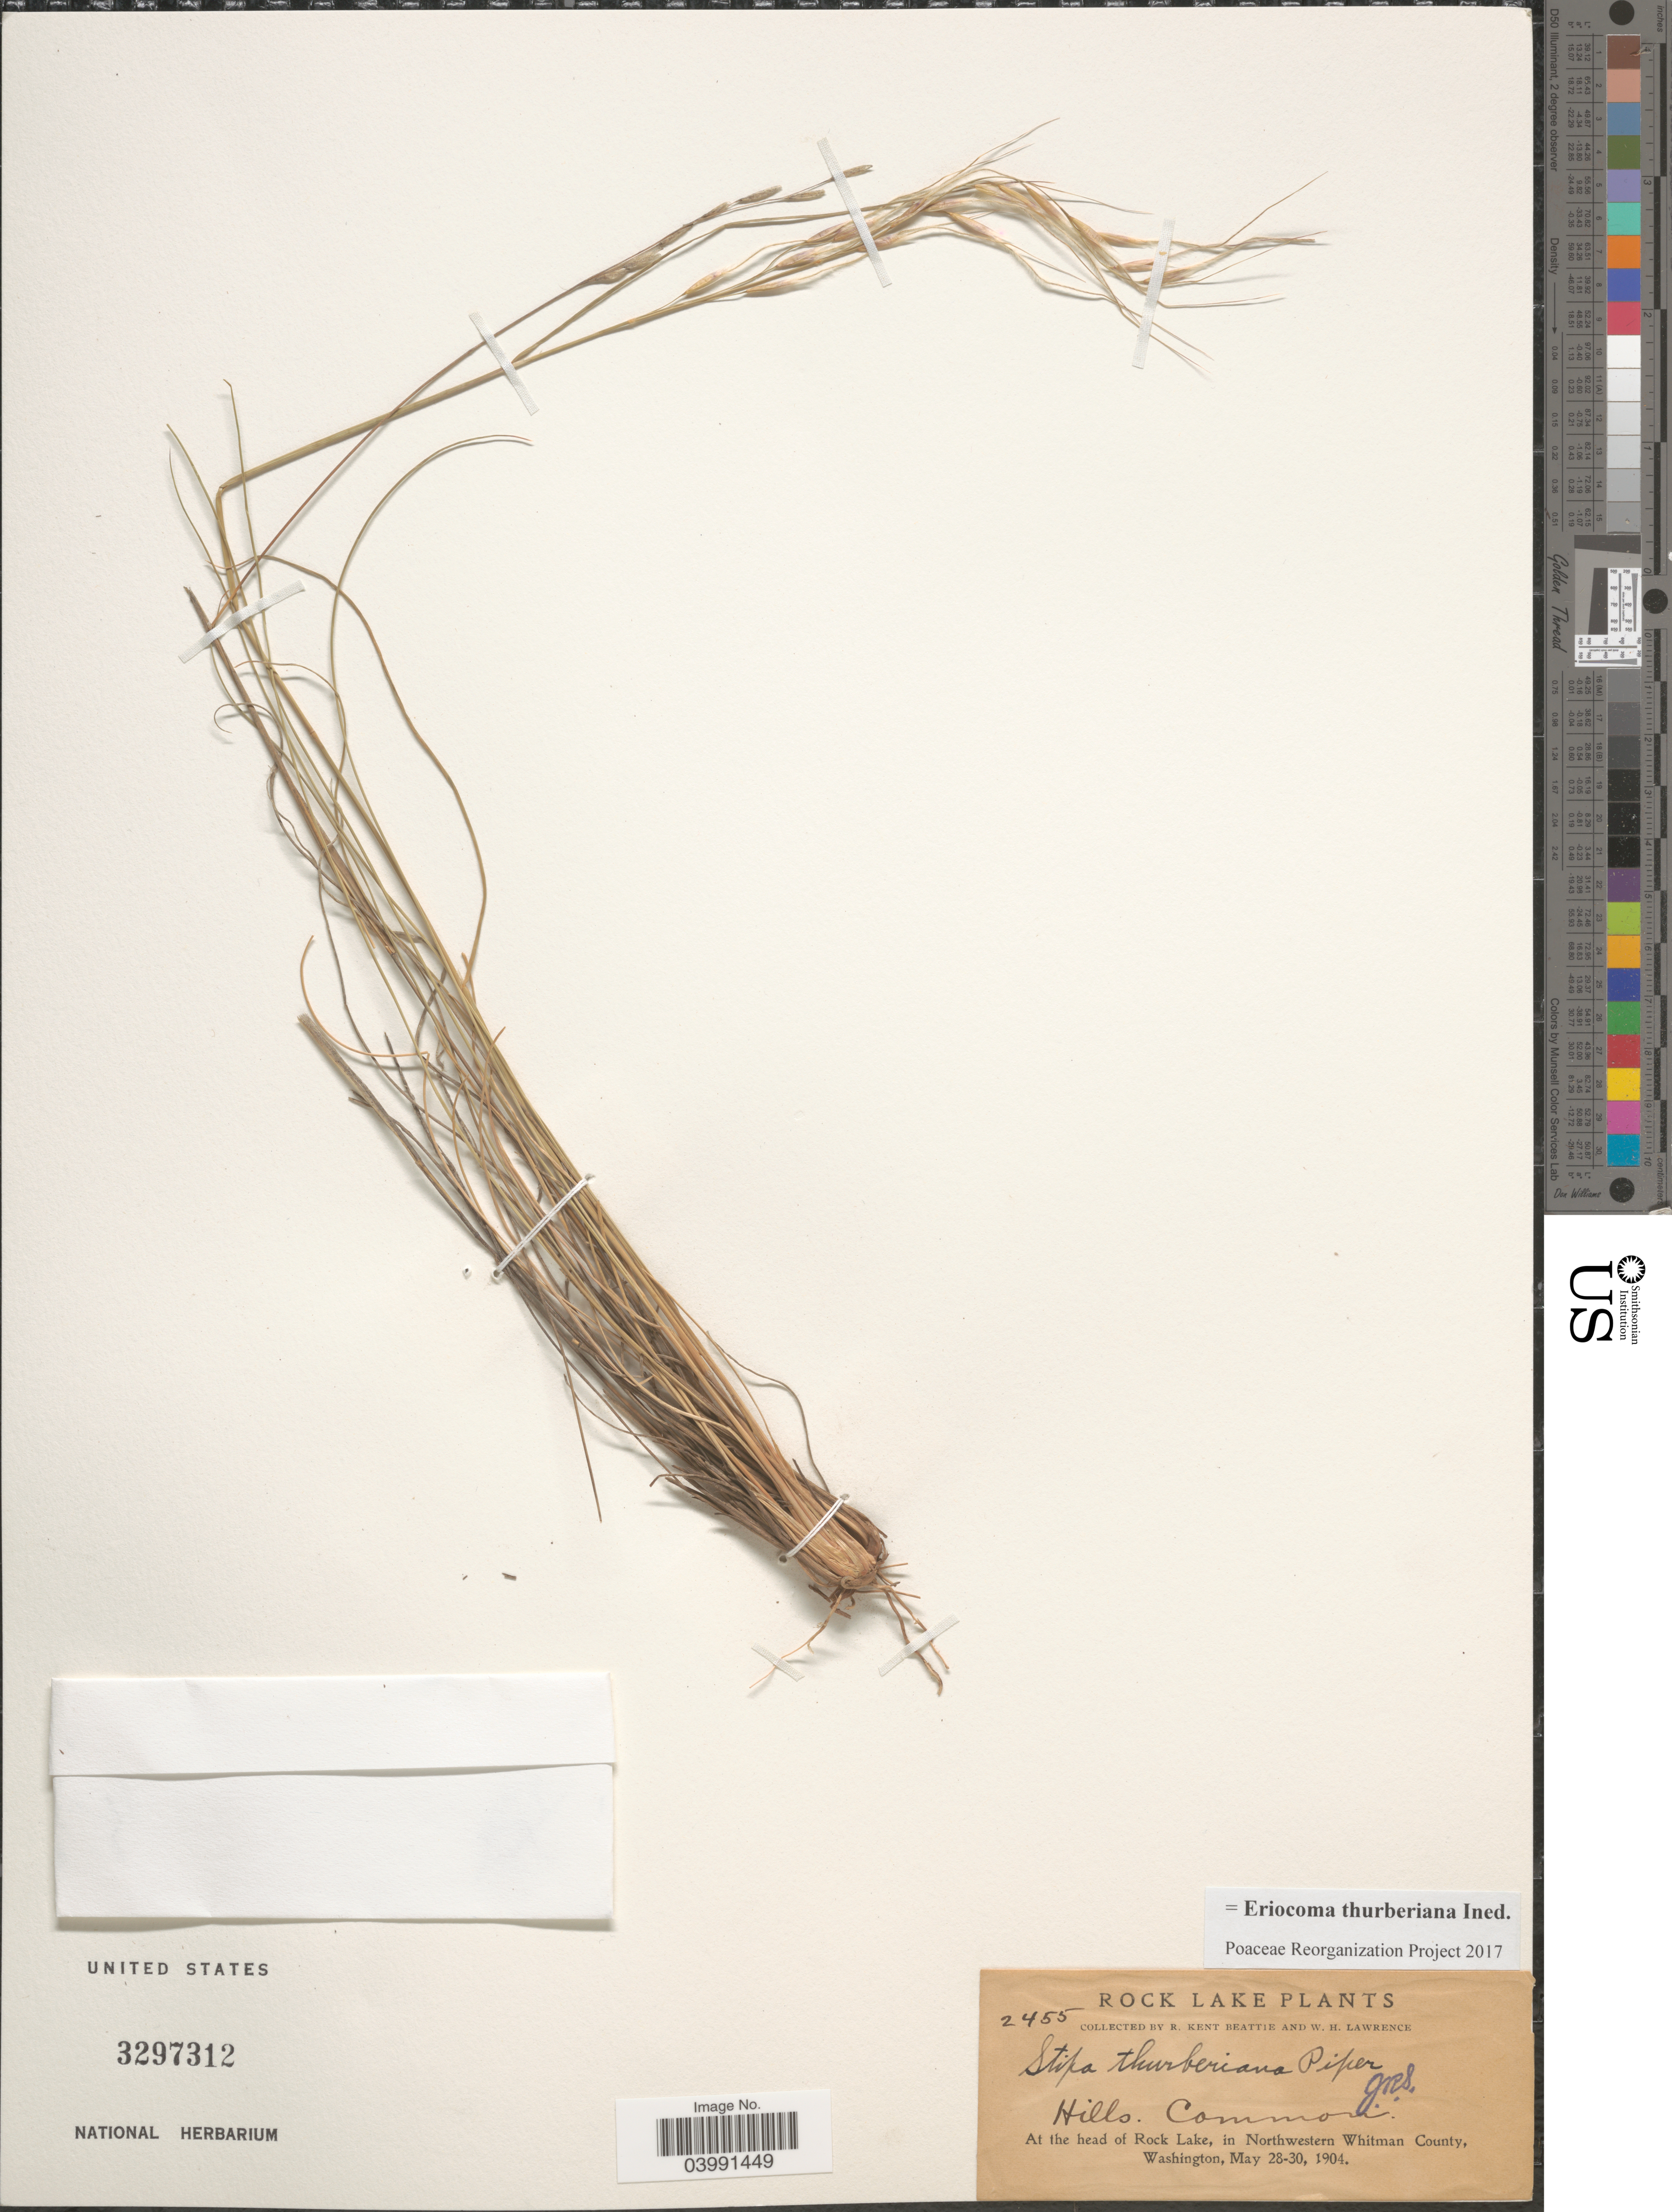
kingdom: Plantae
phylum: Tracheophyta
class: Liliopsida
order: Poales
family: Poaceae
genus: Eriocoma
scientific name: Eriocoma thurberiana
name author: (Piper) Romasch.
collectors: R. K. Beattie & W. Lawrence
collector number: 2455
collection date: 1904-05-28/1904-05-30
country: United States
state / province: Washington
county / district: Whitman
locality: Rock Lake. At the head of Rock Lake, in Northwestern Whitman County.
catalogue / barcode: US 3297312